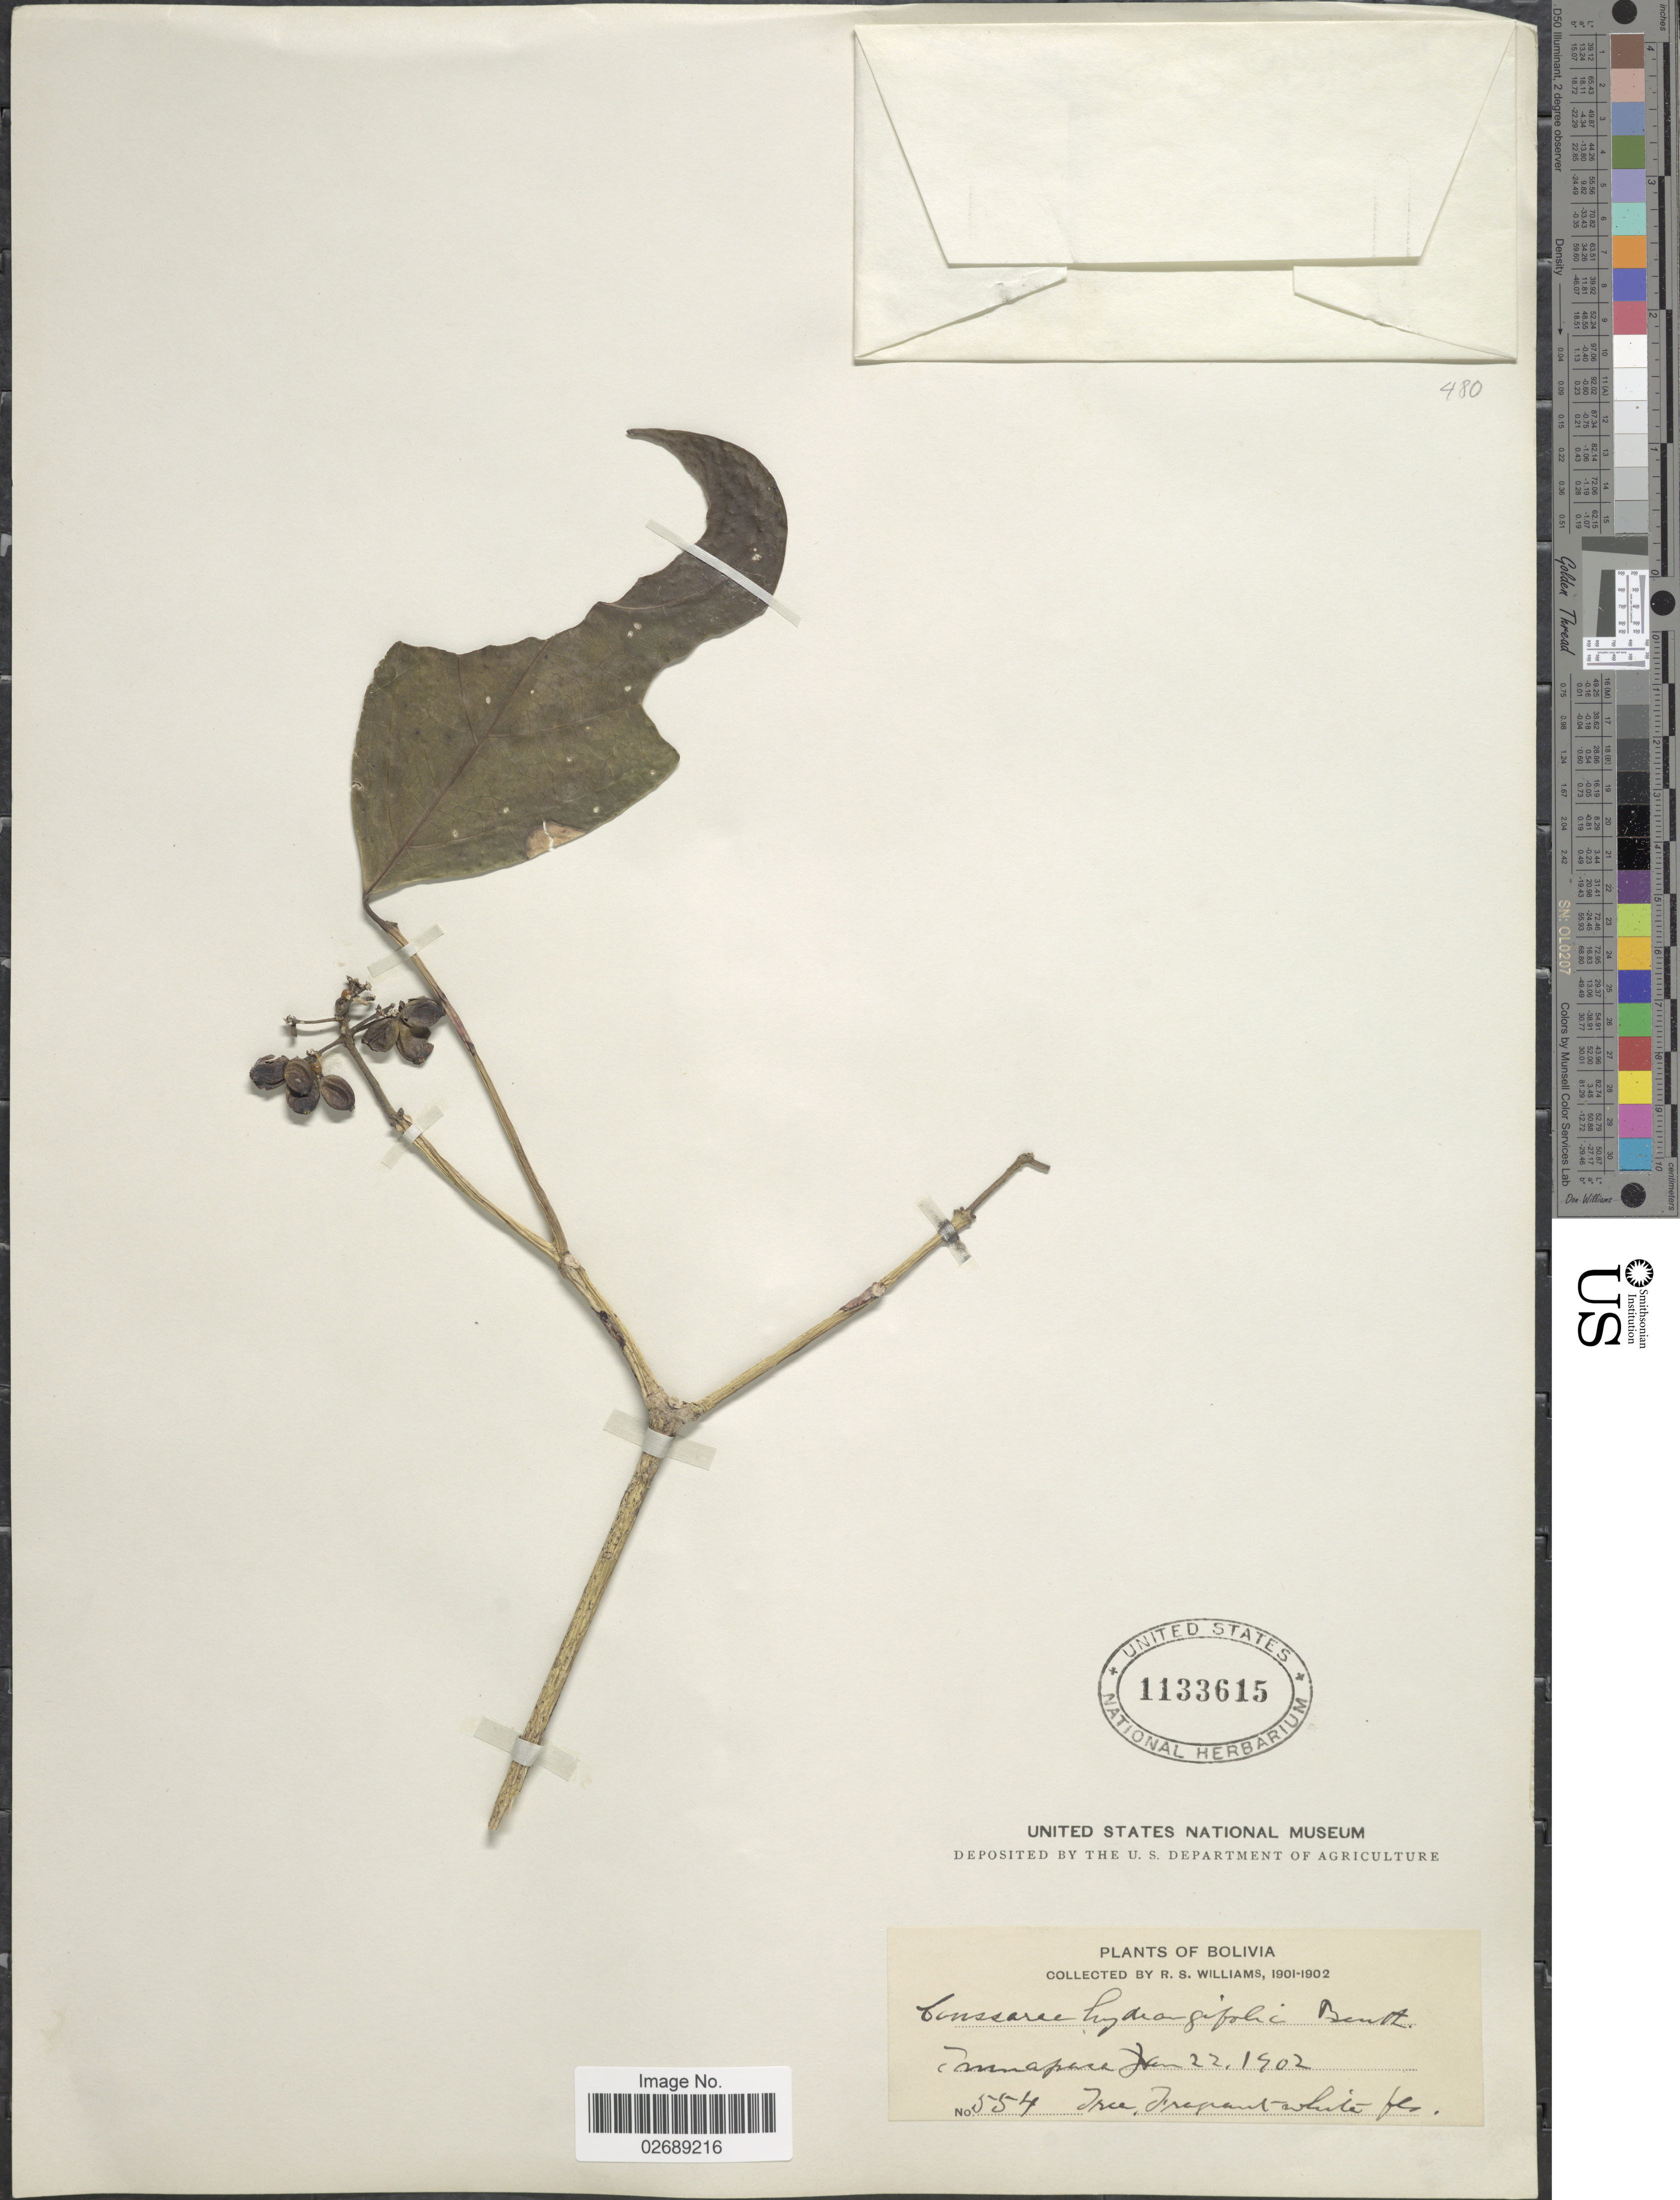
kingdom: Plantae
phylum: Tracheophyta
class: Magnoliopsida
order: Gentianales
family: Rubiaceae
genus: Coussarea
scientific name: Coussarea hydrangeifolia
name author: Benth. & Hook. f.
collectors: R. S. Williams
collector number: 554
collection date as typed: Jan. 22, 1902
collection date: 1902-01-22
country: Bolivia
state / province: La Paz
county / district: Iturralde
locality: Tumupasa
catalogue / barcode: US 1133615